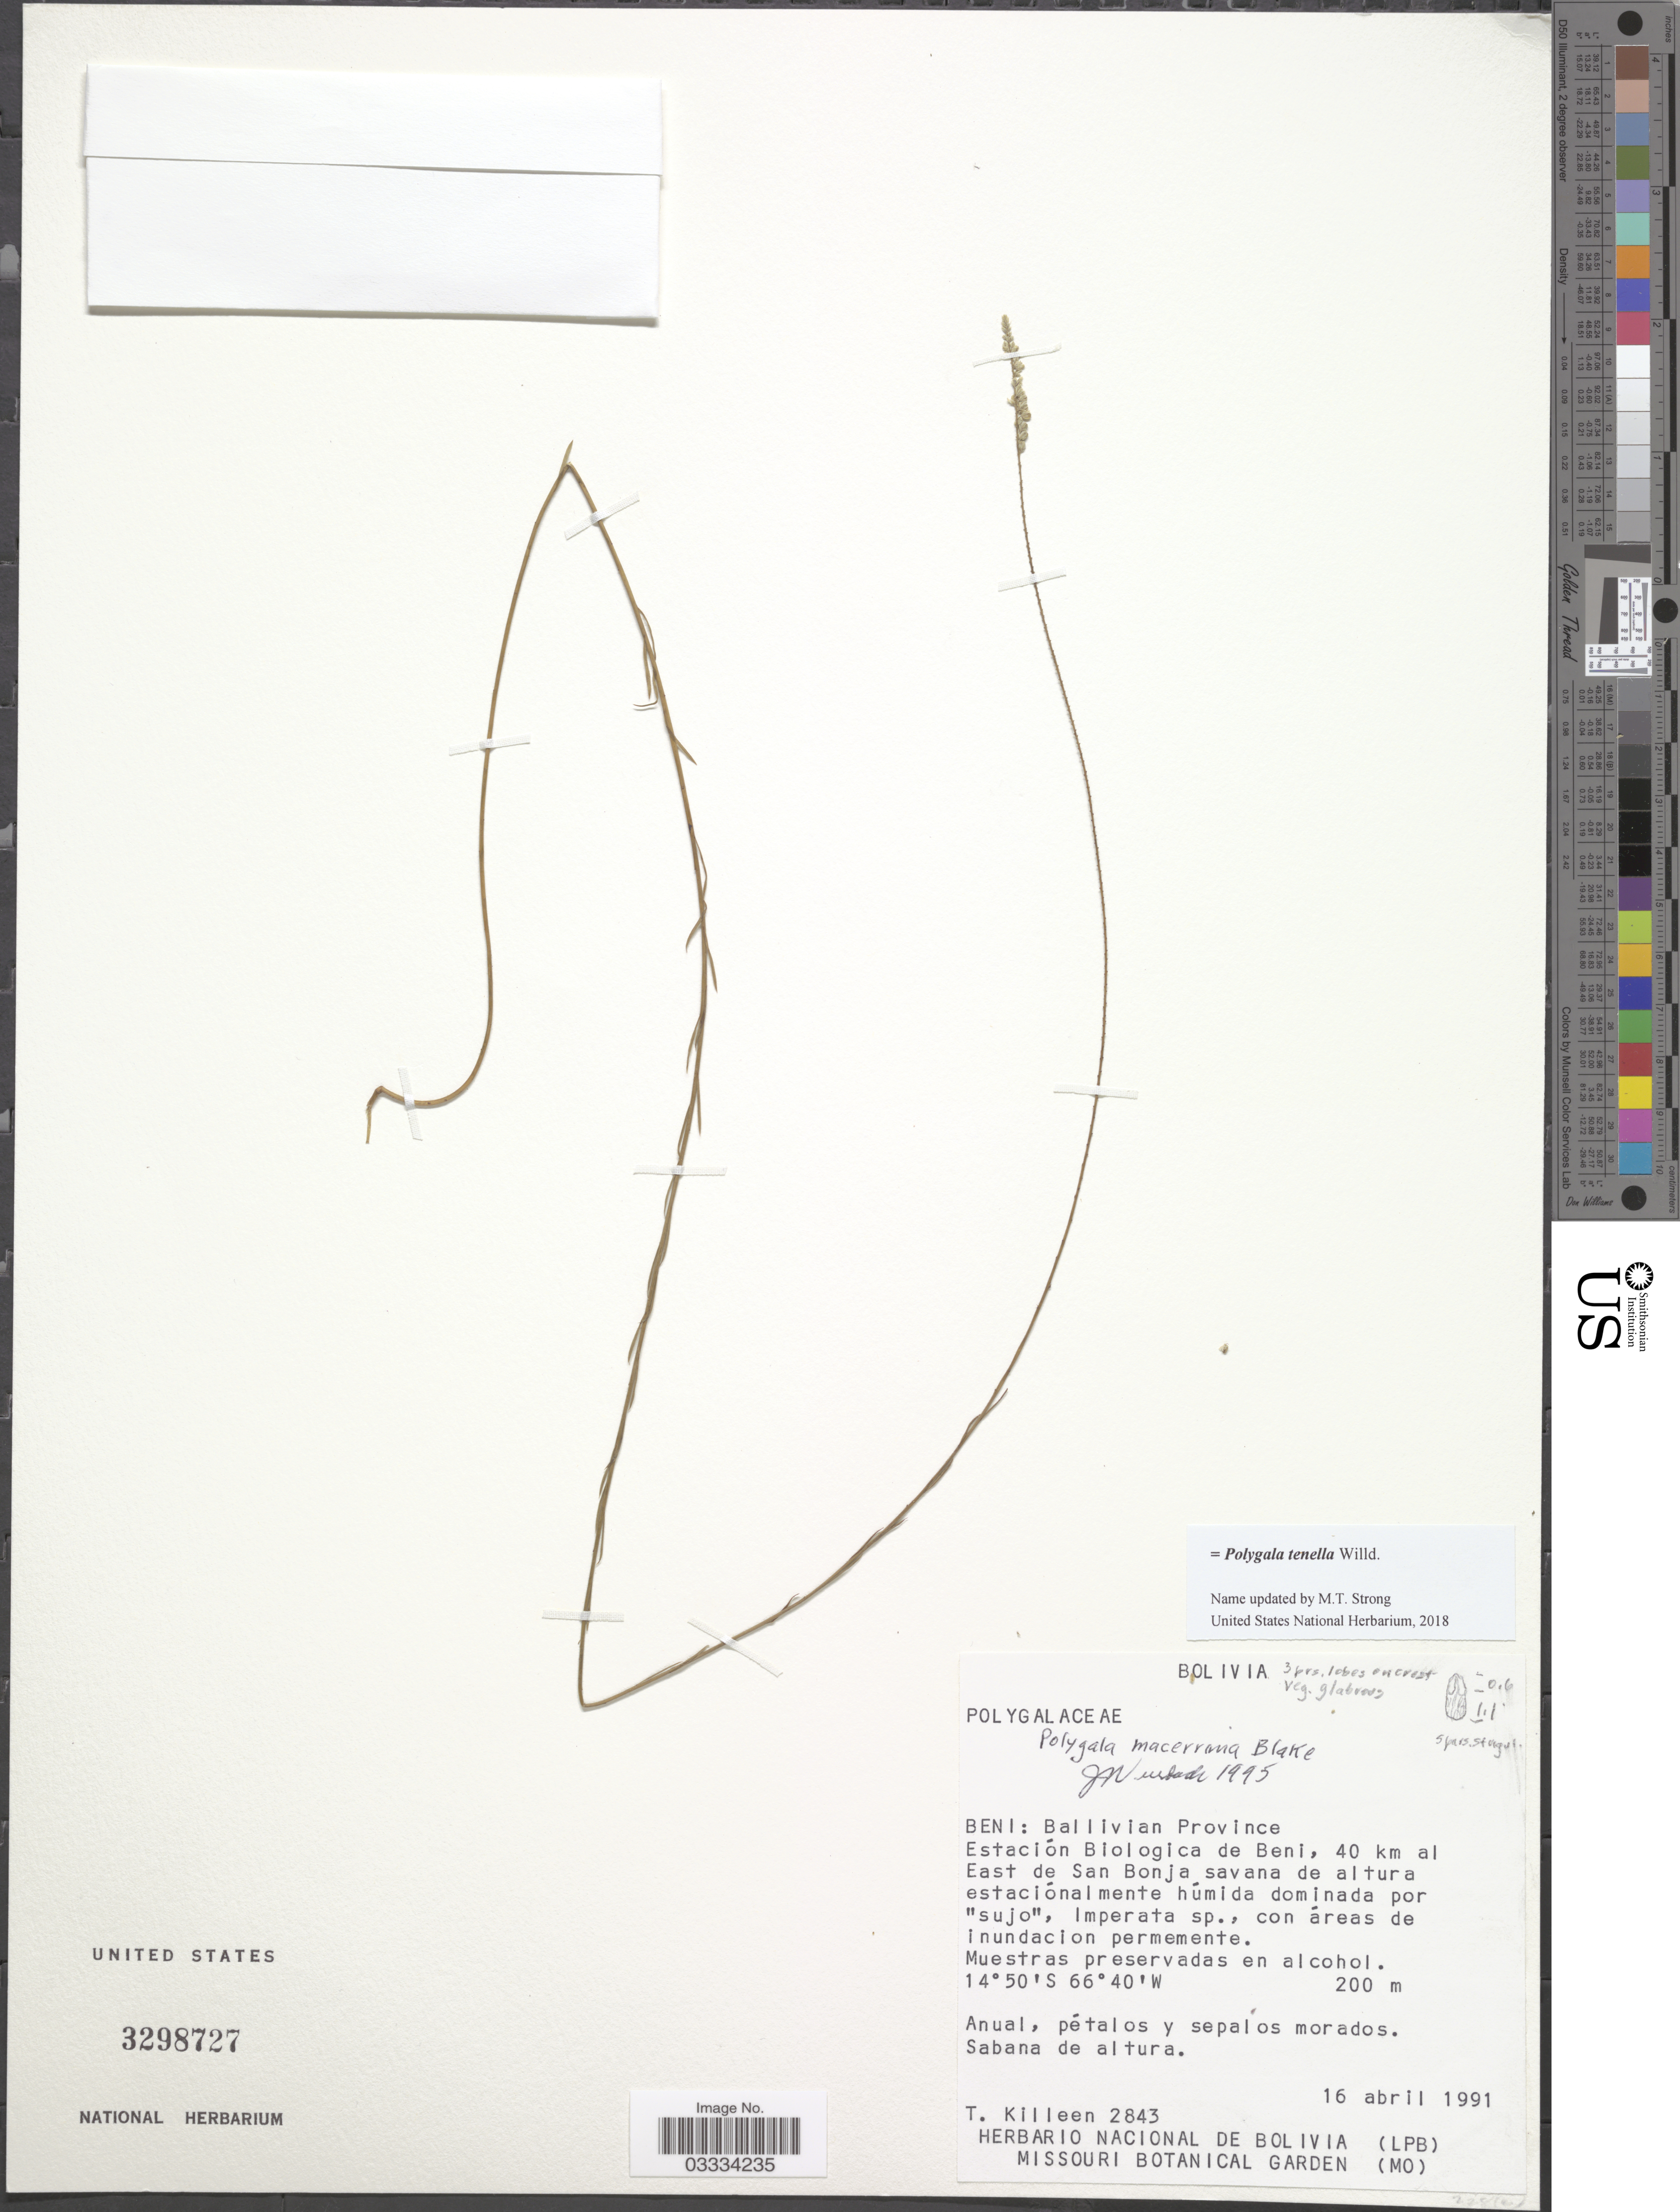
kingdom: Plantae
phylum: Tracheophyta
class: Magnoliopsida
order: Fabales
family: Polygalaceae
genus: Polygala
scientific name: Polygala tenella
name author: Willd.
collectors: T. J. Killeen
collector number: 2843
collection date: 1991-04-16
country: Bolivia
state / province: Beni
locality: Ballivian Province. Estación Biological de Beni, 40 km al Easte de San Bonja savana de altura estaciónalmente húmida dominada por "sujo", Imperata sp.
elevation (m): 200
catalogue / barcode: US 3298727